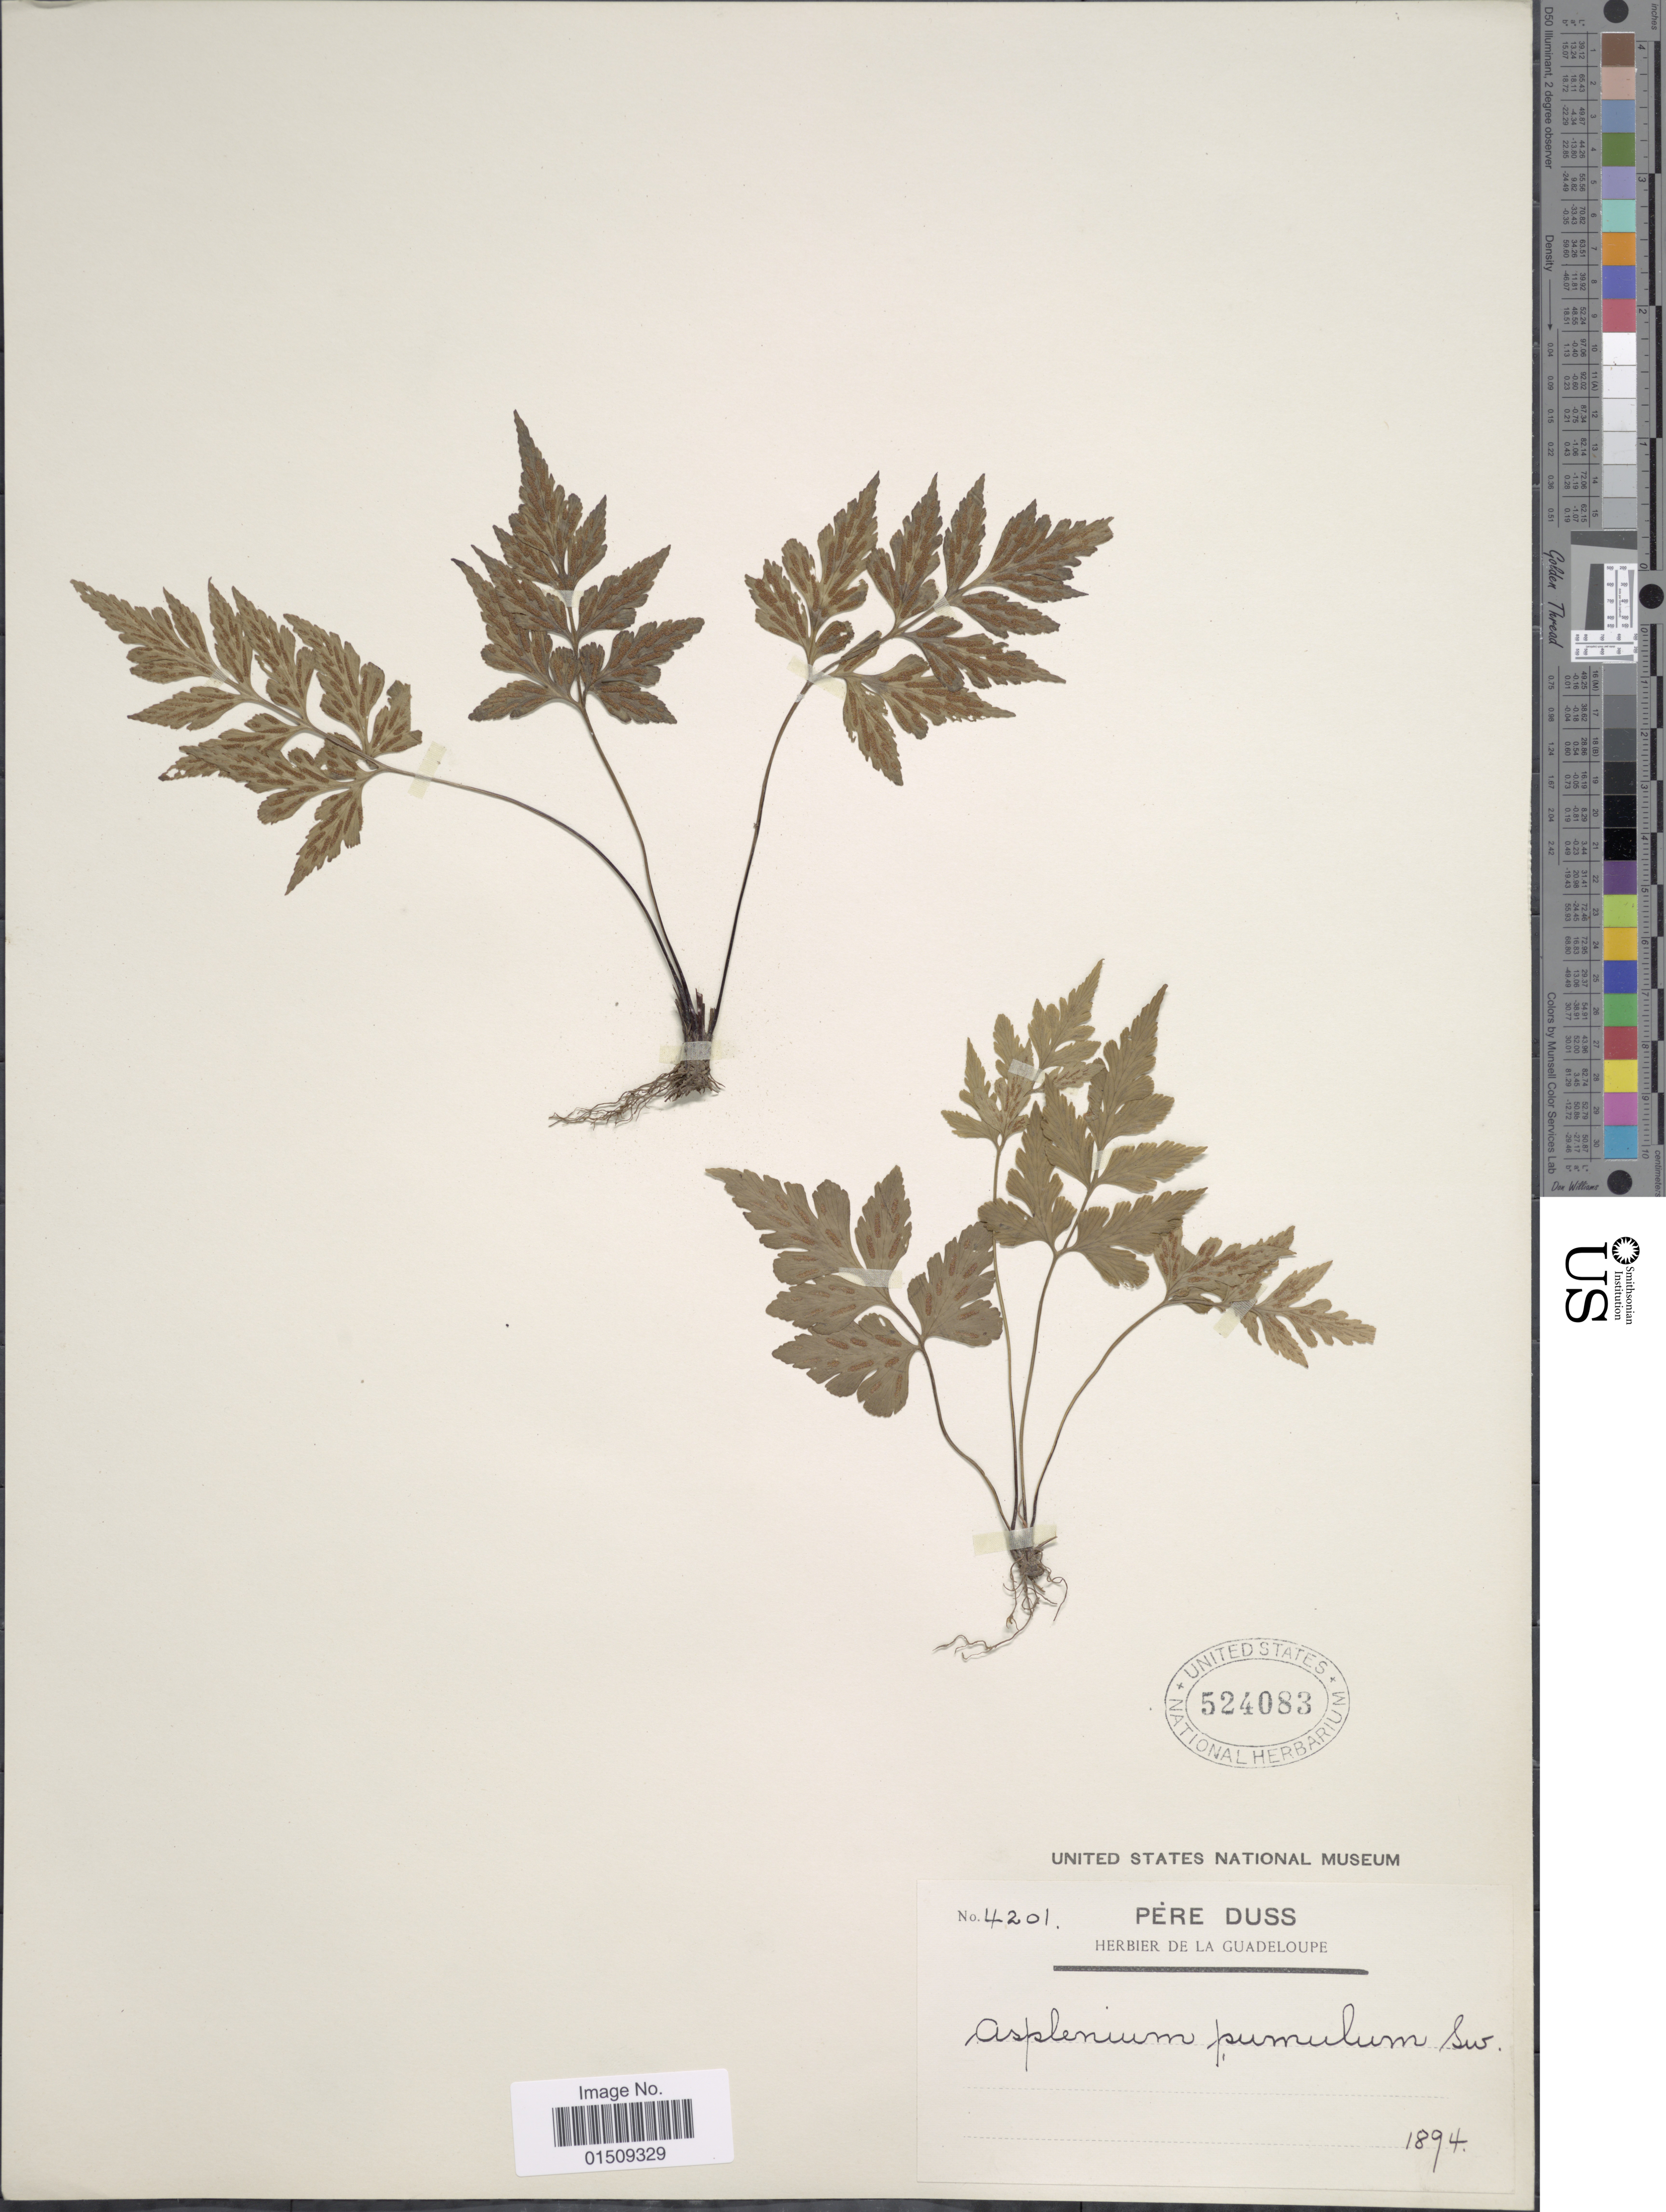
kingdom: Plantae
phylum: Tracheophyta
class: Polypodiopsida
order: Polypodiales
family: Aspleniaceae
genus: Asplenium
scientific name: Asplenium pumilum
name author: Sw.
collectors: Père Duss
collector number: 4201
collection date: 1894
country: Guadeloupe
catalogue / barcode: US 524083